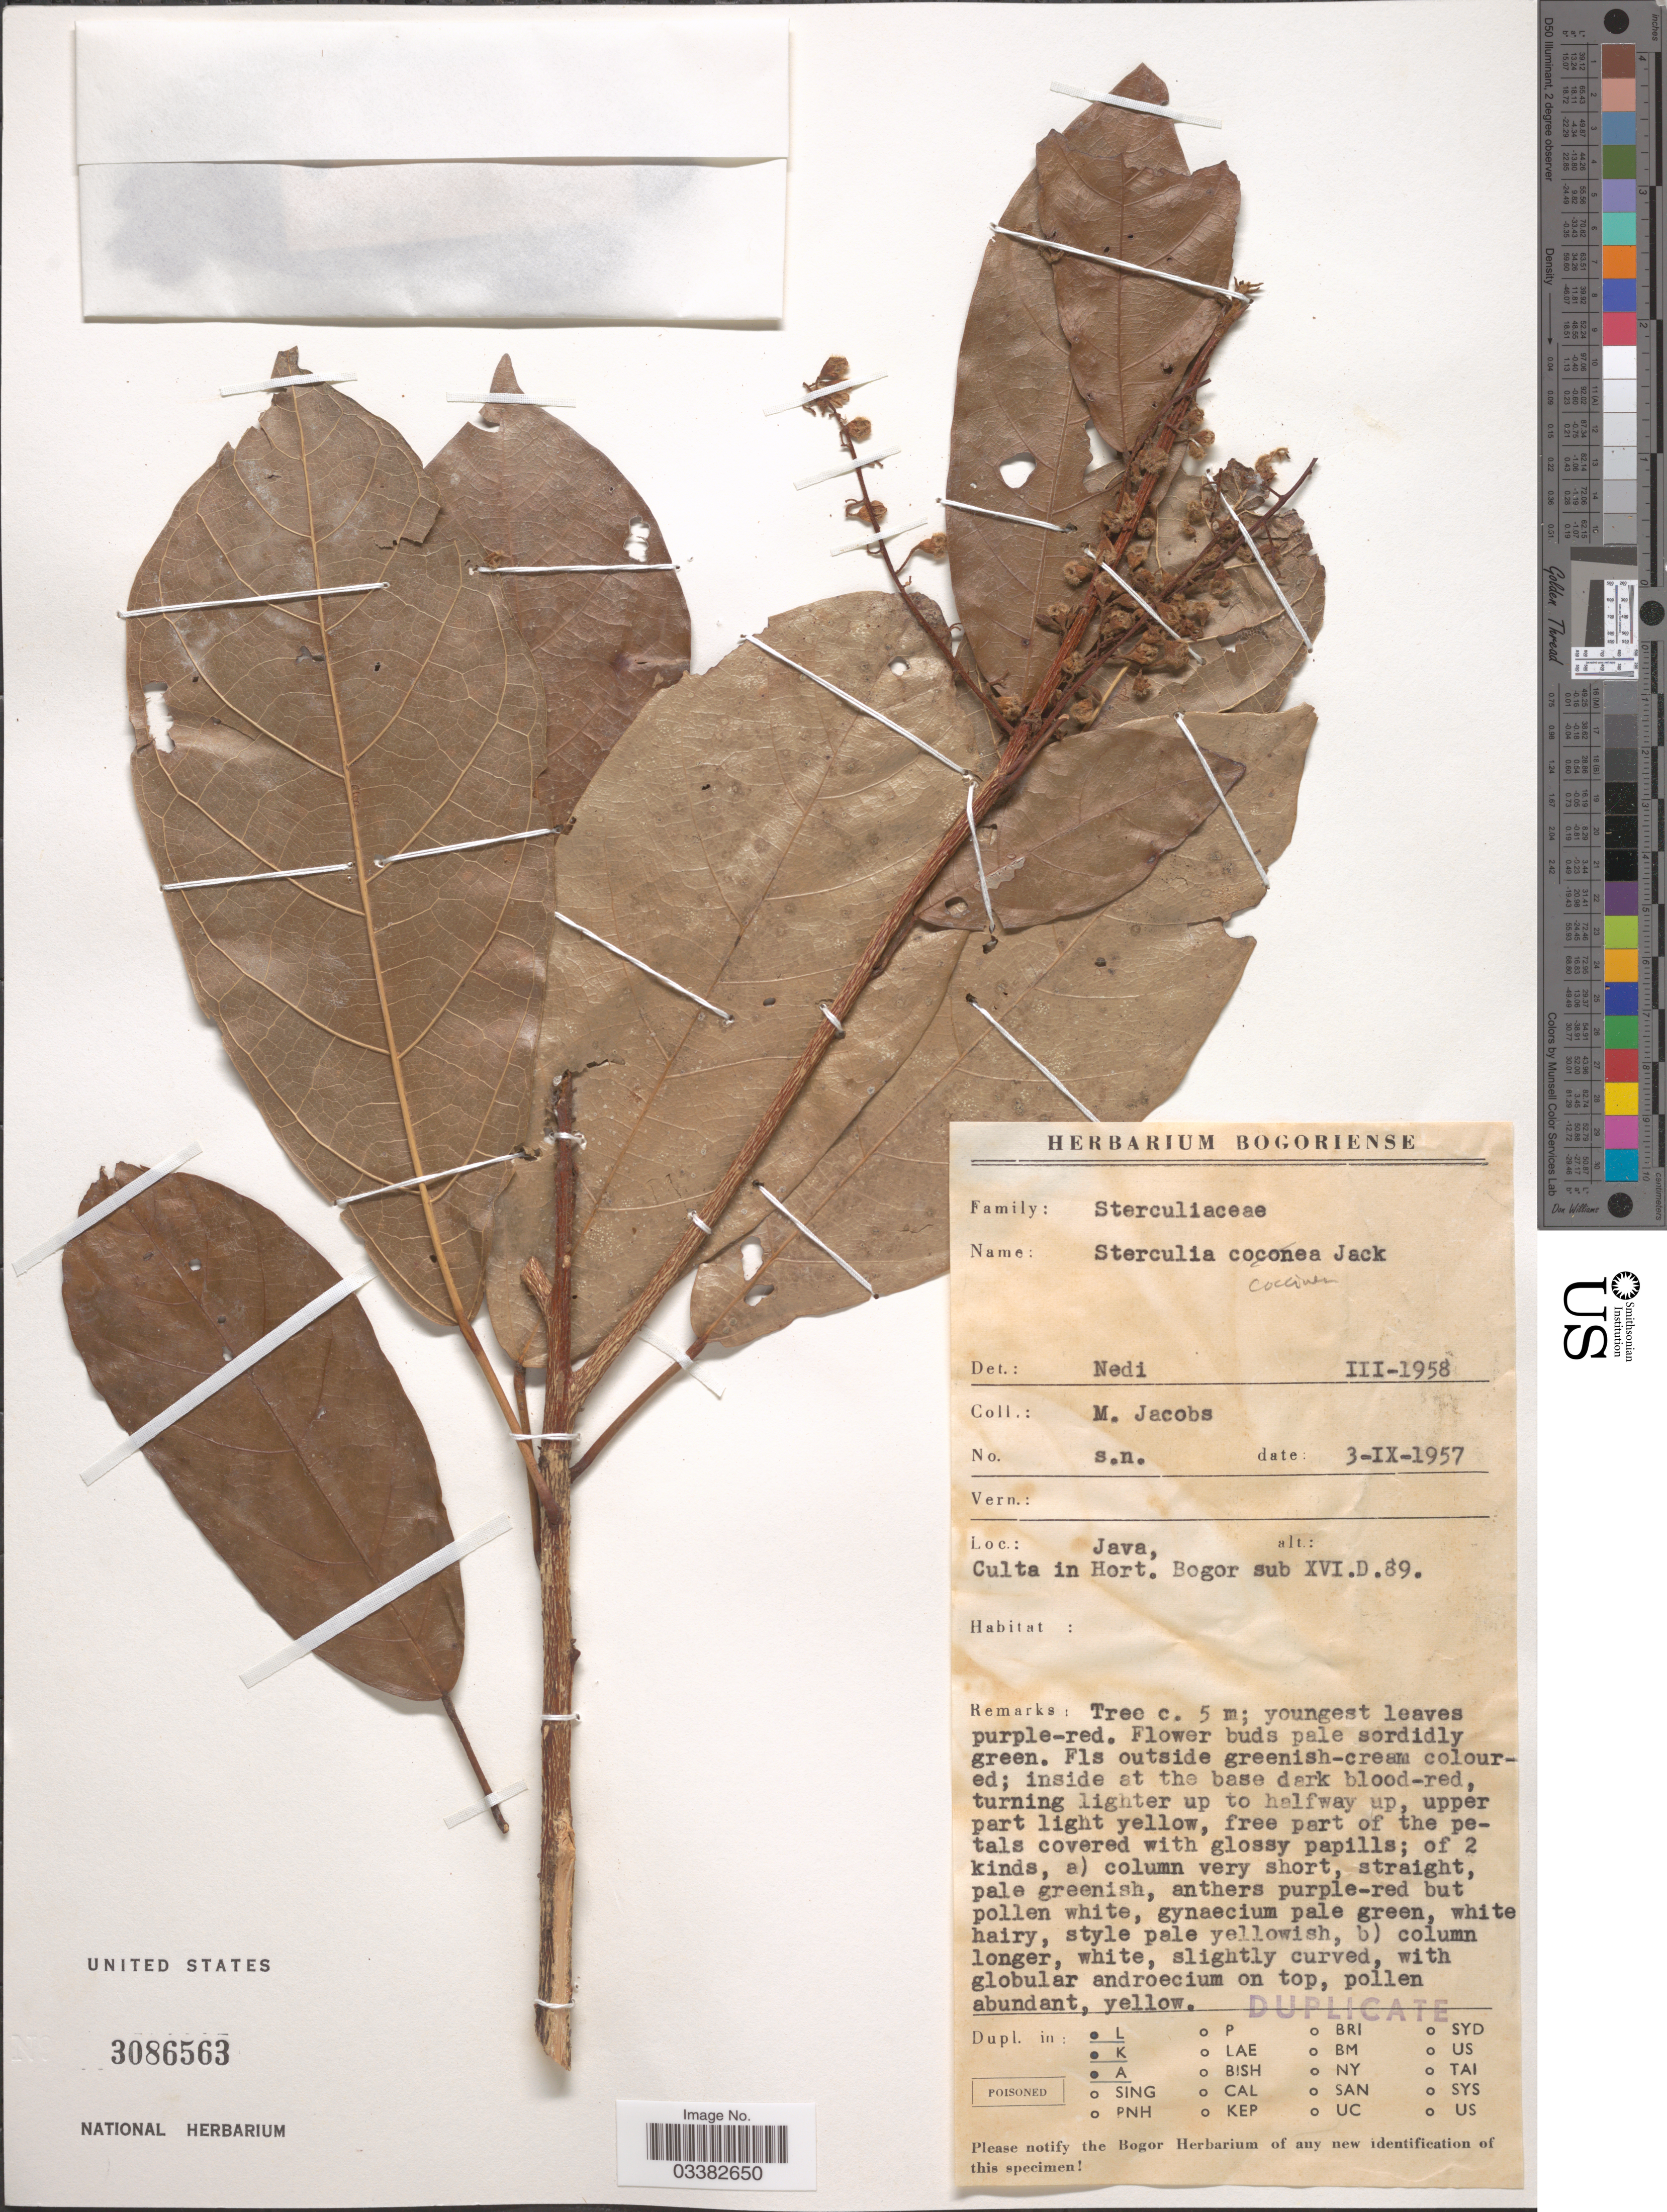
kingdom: Plantae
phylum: Tracheophyta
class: Magnoliopsida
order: Malvales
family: Malvaceae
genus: Sterculia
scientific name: Sterculia coccinea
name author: Roxb.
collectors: M. Jacobs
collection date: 1957-09-03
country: Indonesia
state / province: Java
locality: Culta in Hort. Bogor sub XVI.D.89.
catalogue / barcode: US 3086563